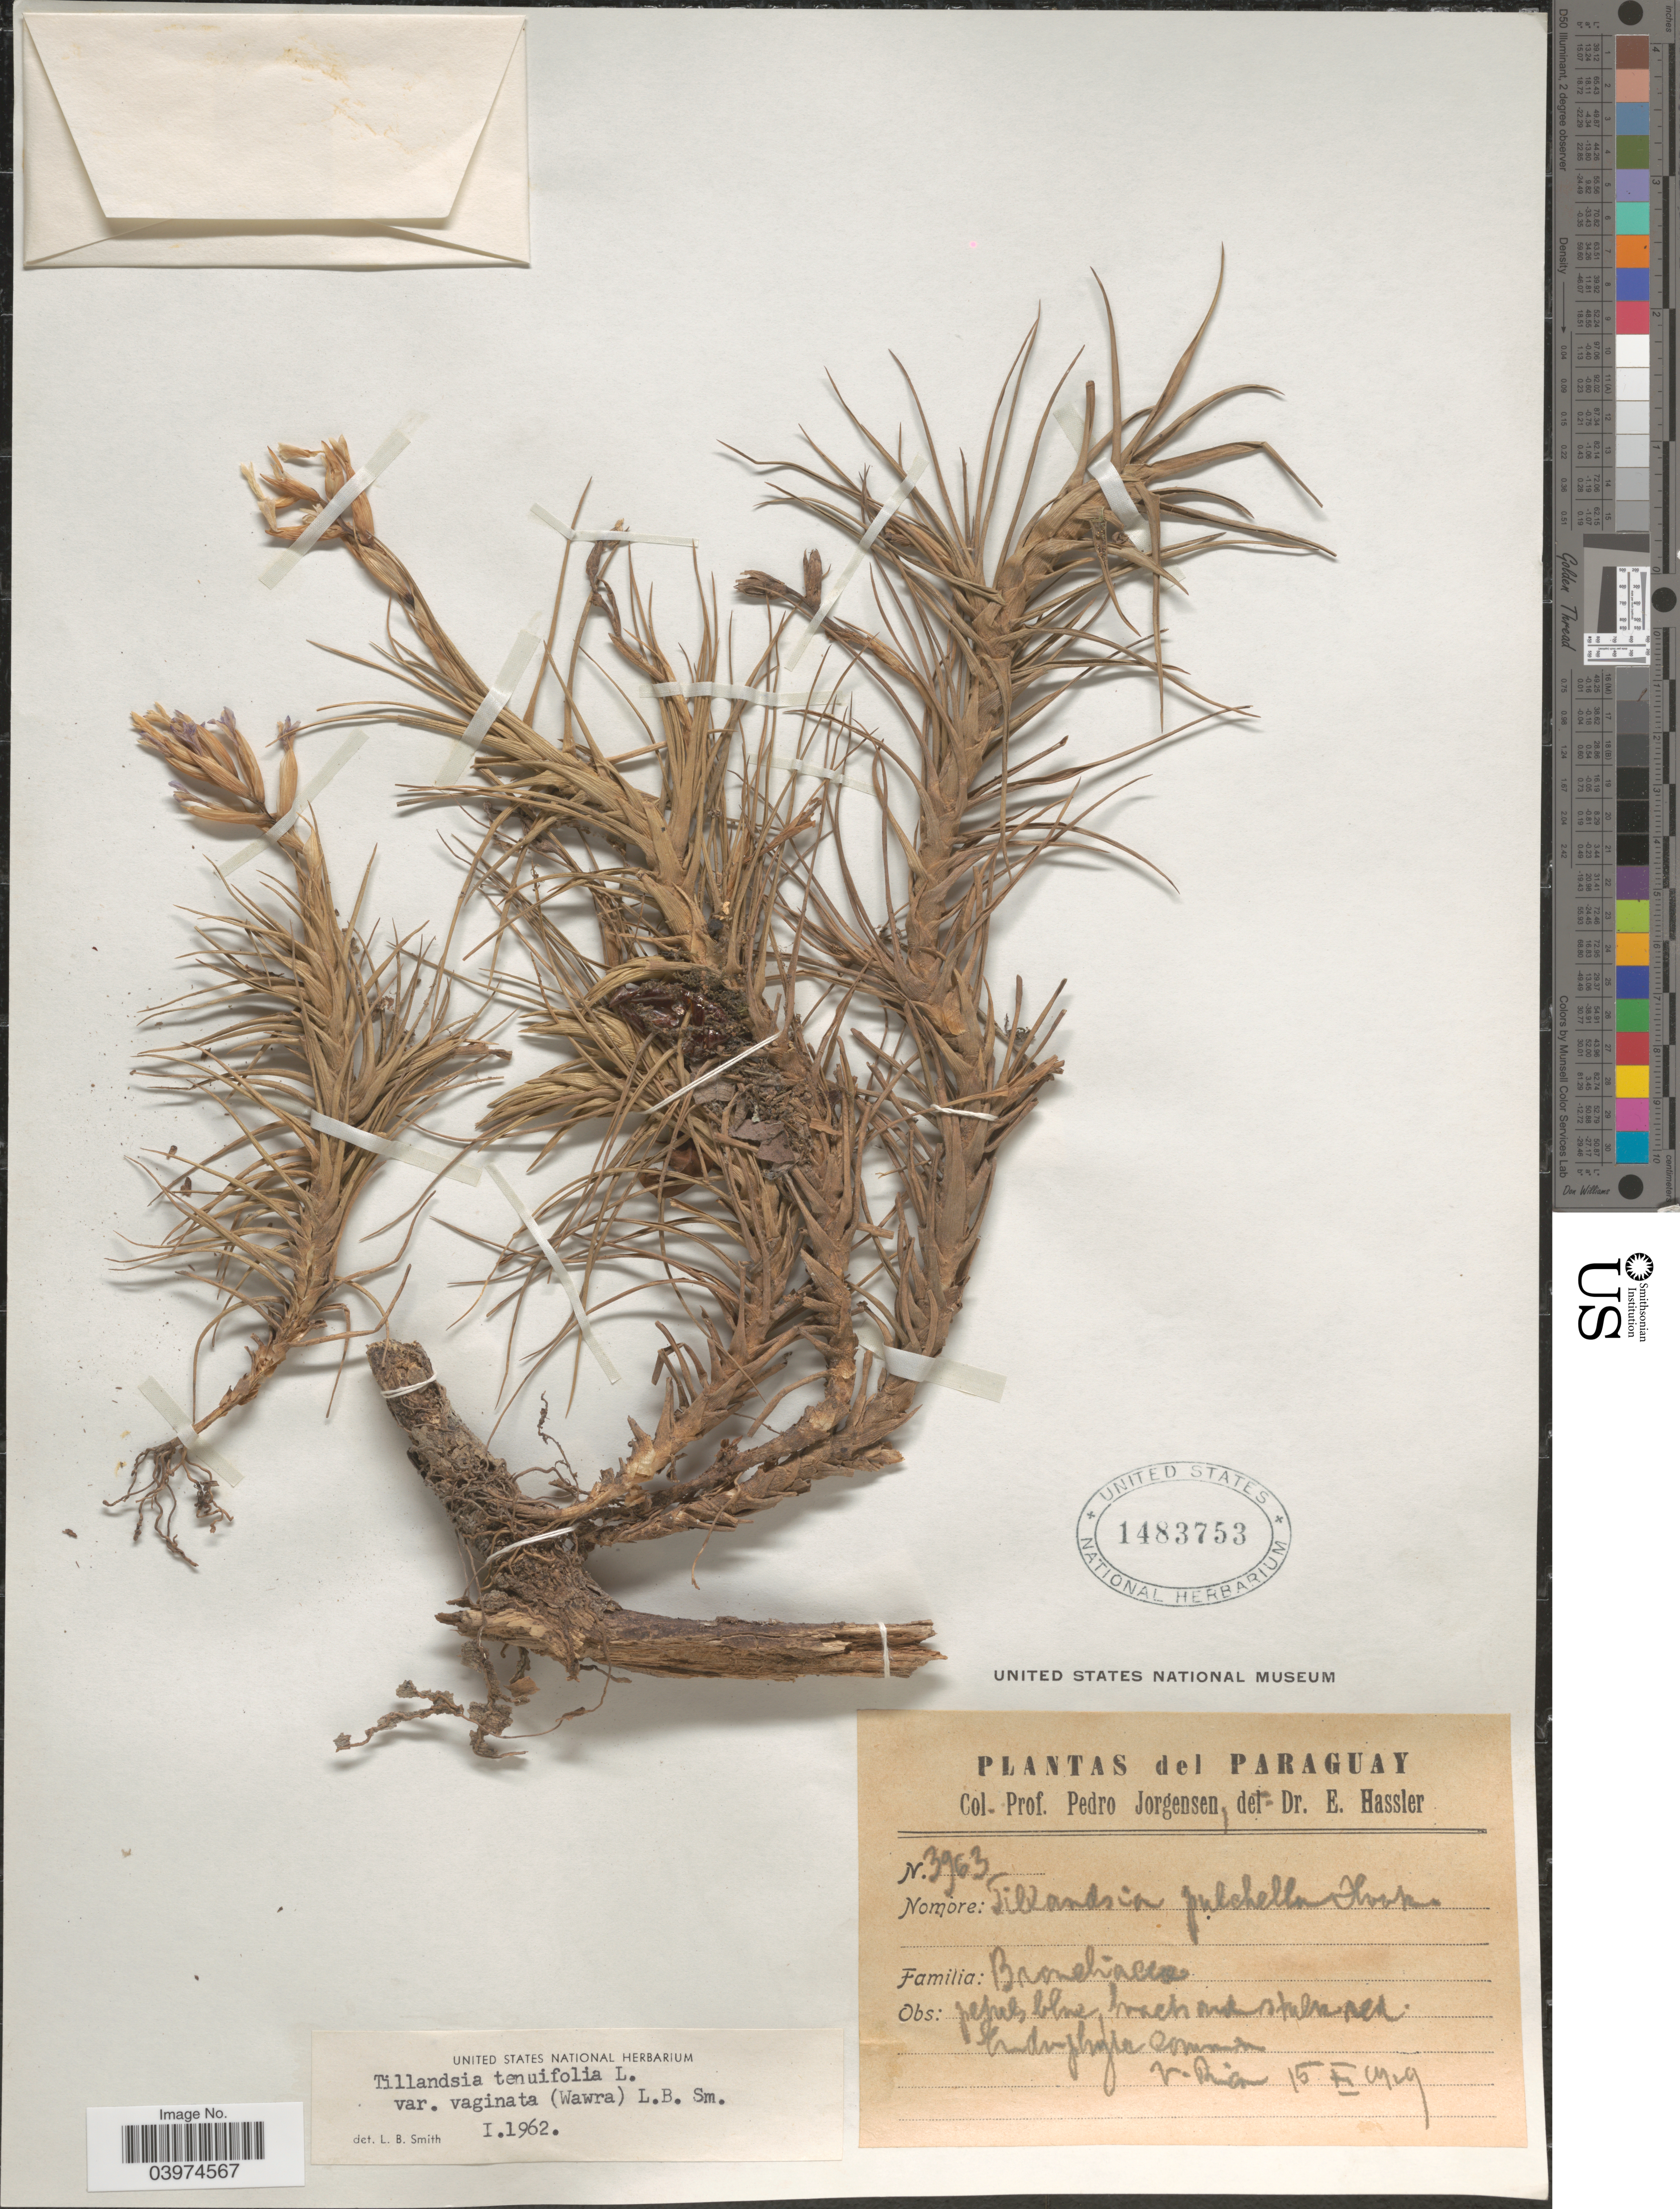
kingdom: Plantae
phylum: Tracheophyta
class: Liliopsida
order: Poales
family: Bromeliaceae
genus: Tillandsia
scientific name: Tillandsia tenuifolia var. vaginata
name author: (Wawra) L.B. Sm.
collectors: P. Jörgensen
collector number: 3963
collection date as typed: Transcribed d/m/y: 15/11/29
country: Paraguay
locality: V. Rica.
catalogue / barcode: US 1483753